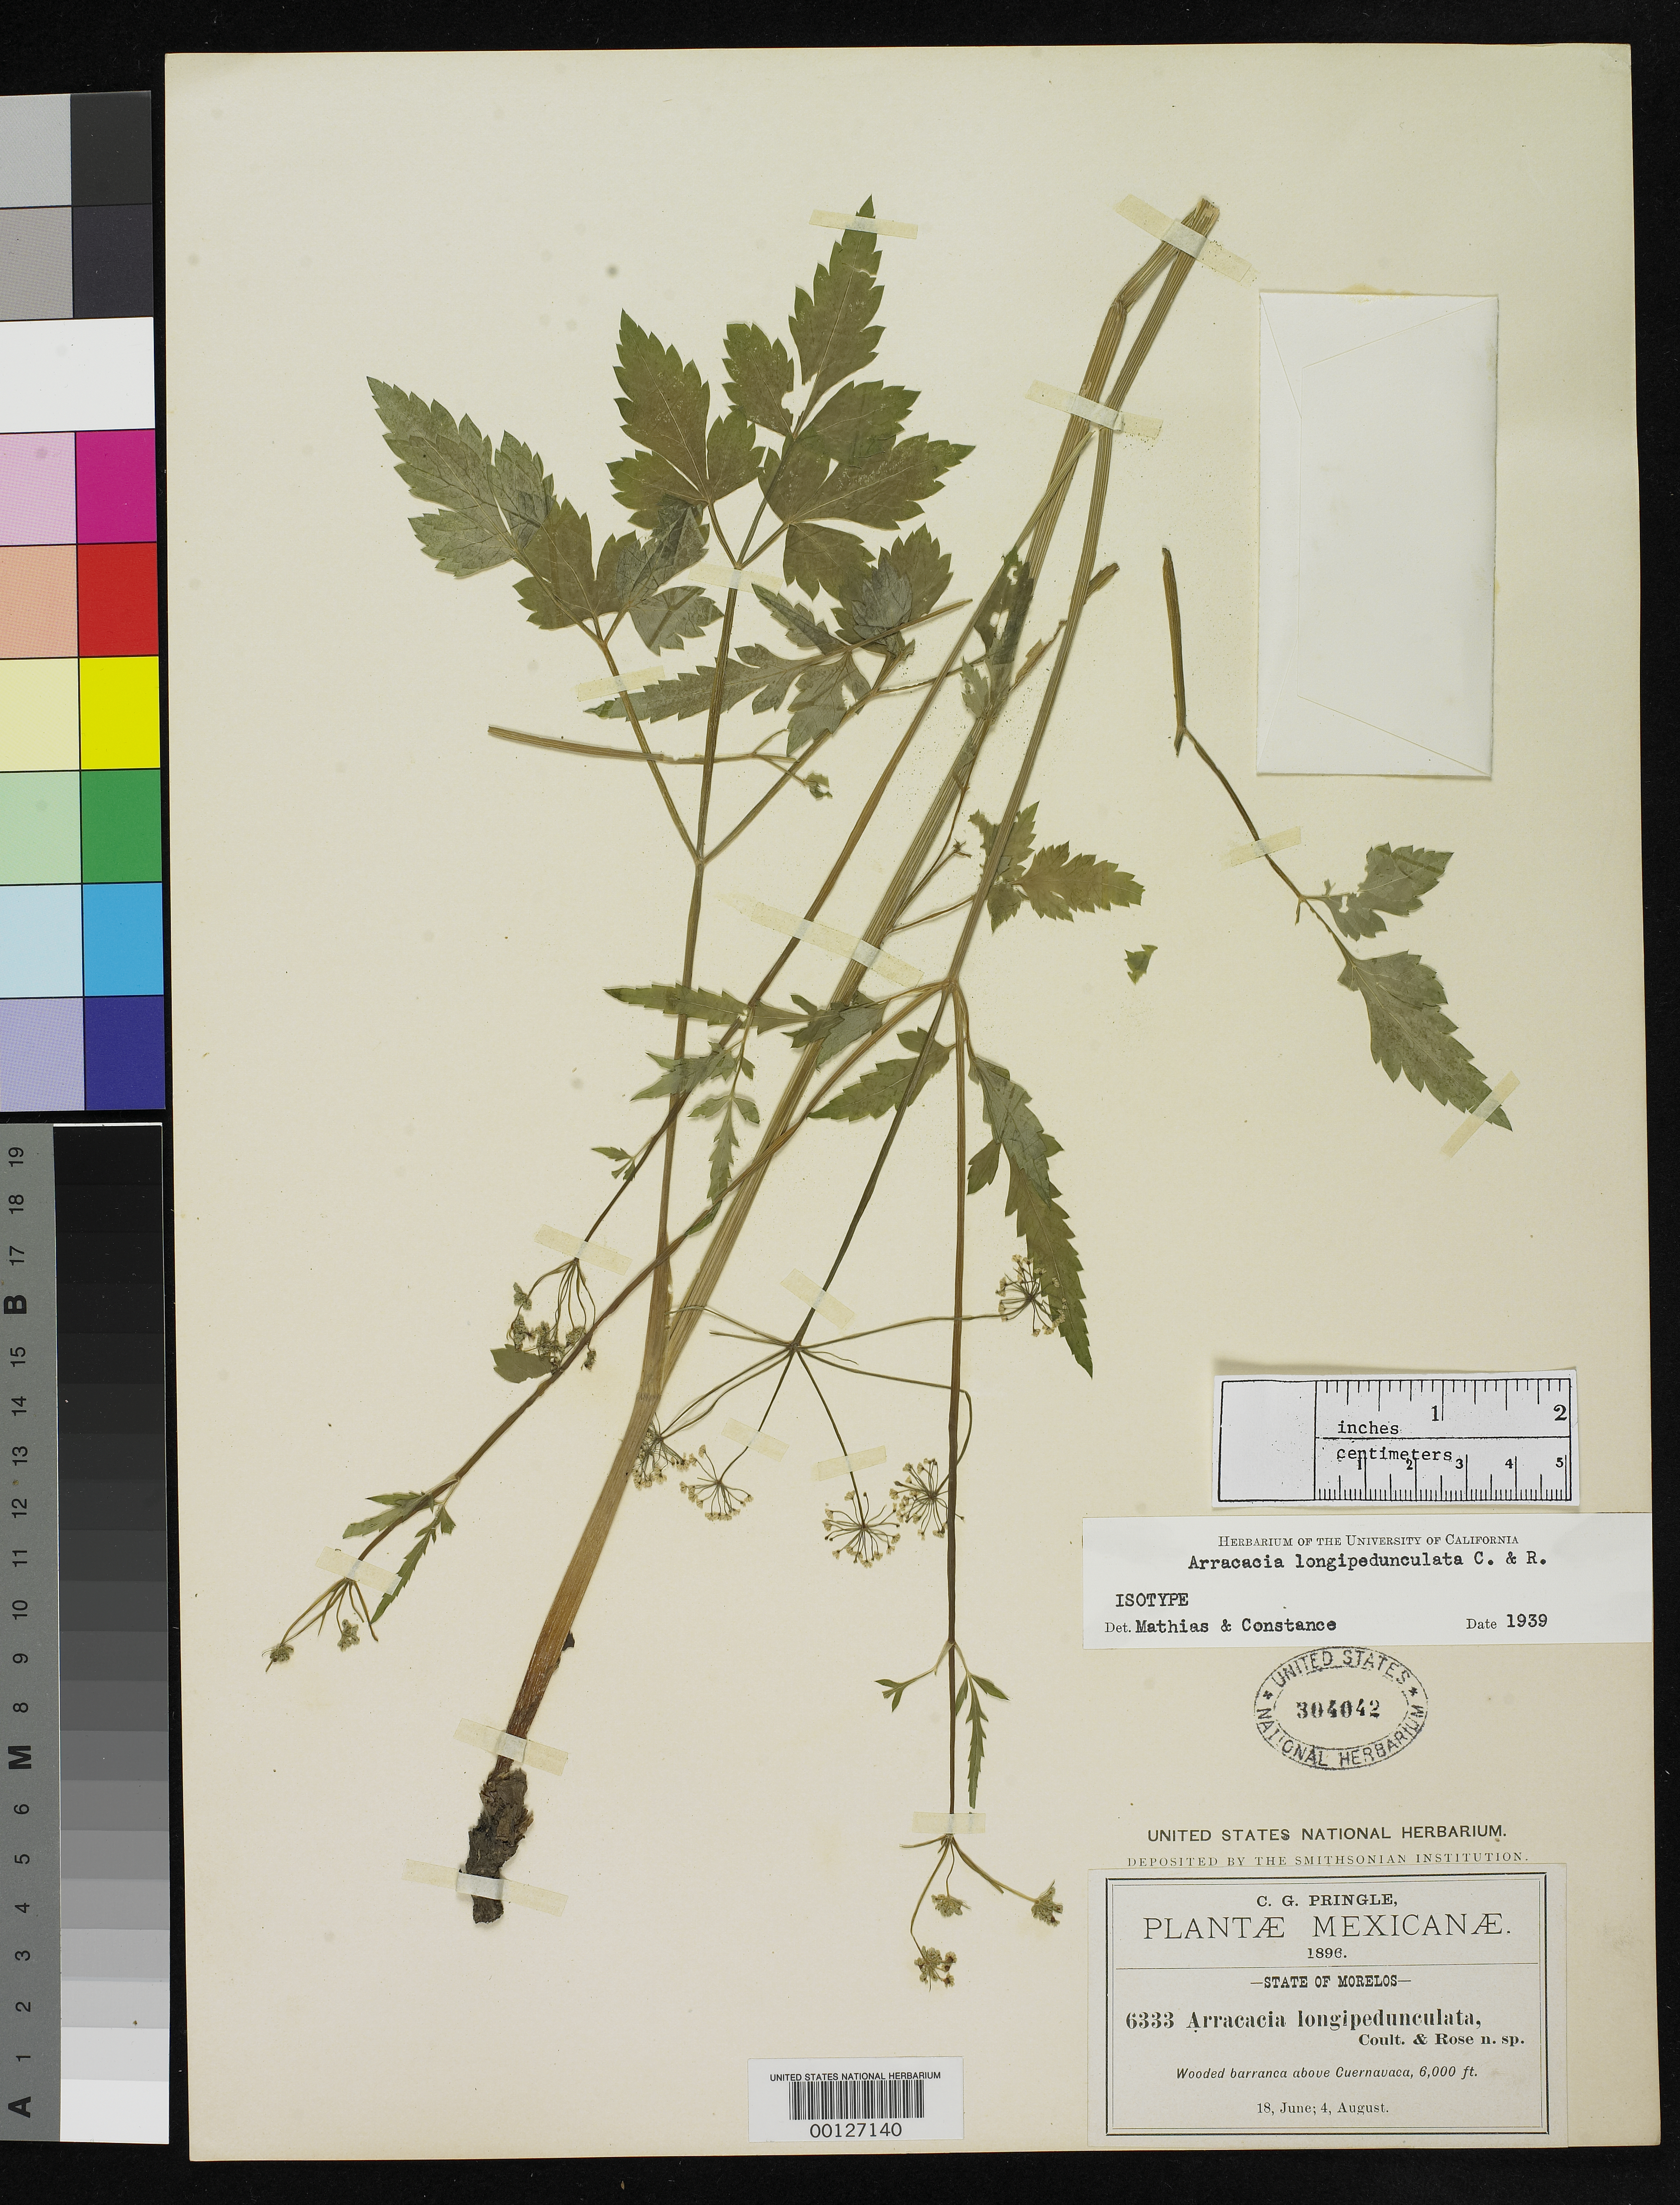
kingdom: Plantae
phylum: Tracheophyta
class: Magnoliopsida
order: Apiales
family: Apiaceae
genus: Arracacia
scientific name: Arracacia longipedunculata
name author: J.M. Coult. & Rose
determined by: Mathias, M. E.; Constance, L.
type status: Type Collection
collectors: C. G. Pringle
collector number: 6333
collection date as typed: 18, June; 4, August 1896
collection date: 1896-06-18,1896-08-04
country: Mexico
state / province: Morelos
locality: Cuernavaca.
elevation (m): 1829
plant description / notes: This sheet (USNH 304042) annotated as "ISOTYPE" by Mathias & Constance (1939). Protologue cites collection date of "June 19, 1896" which does not correspond to any specimens at US.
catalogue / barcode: US 304042